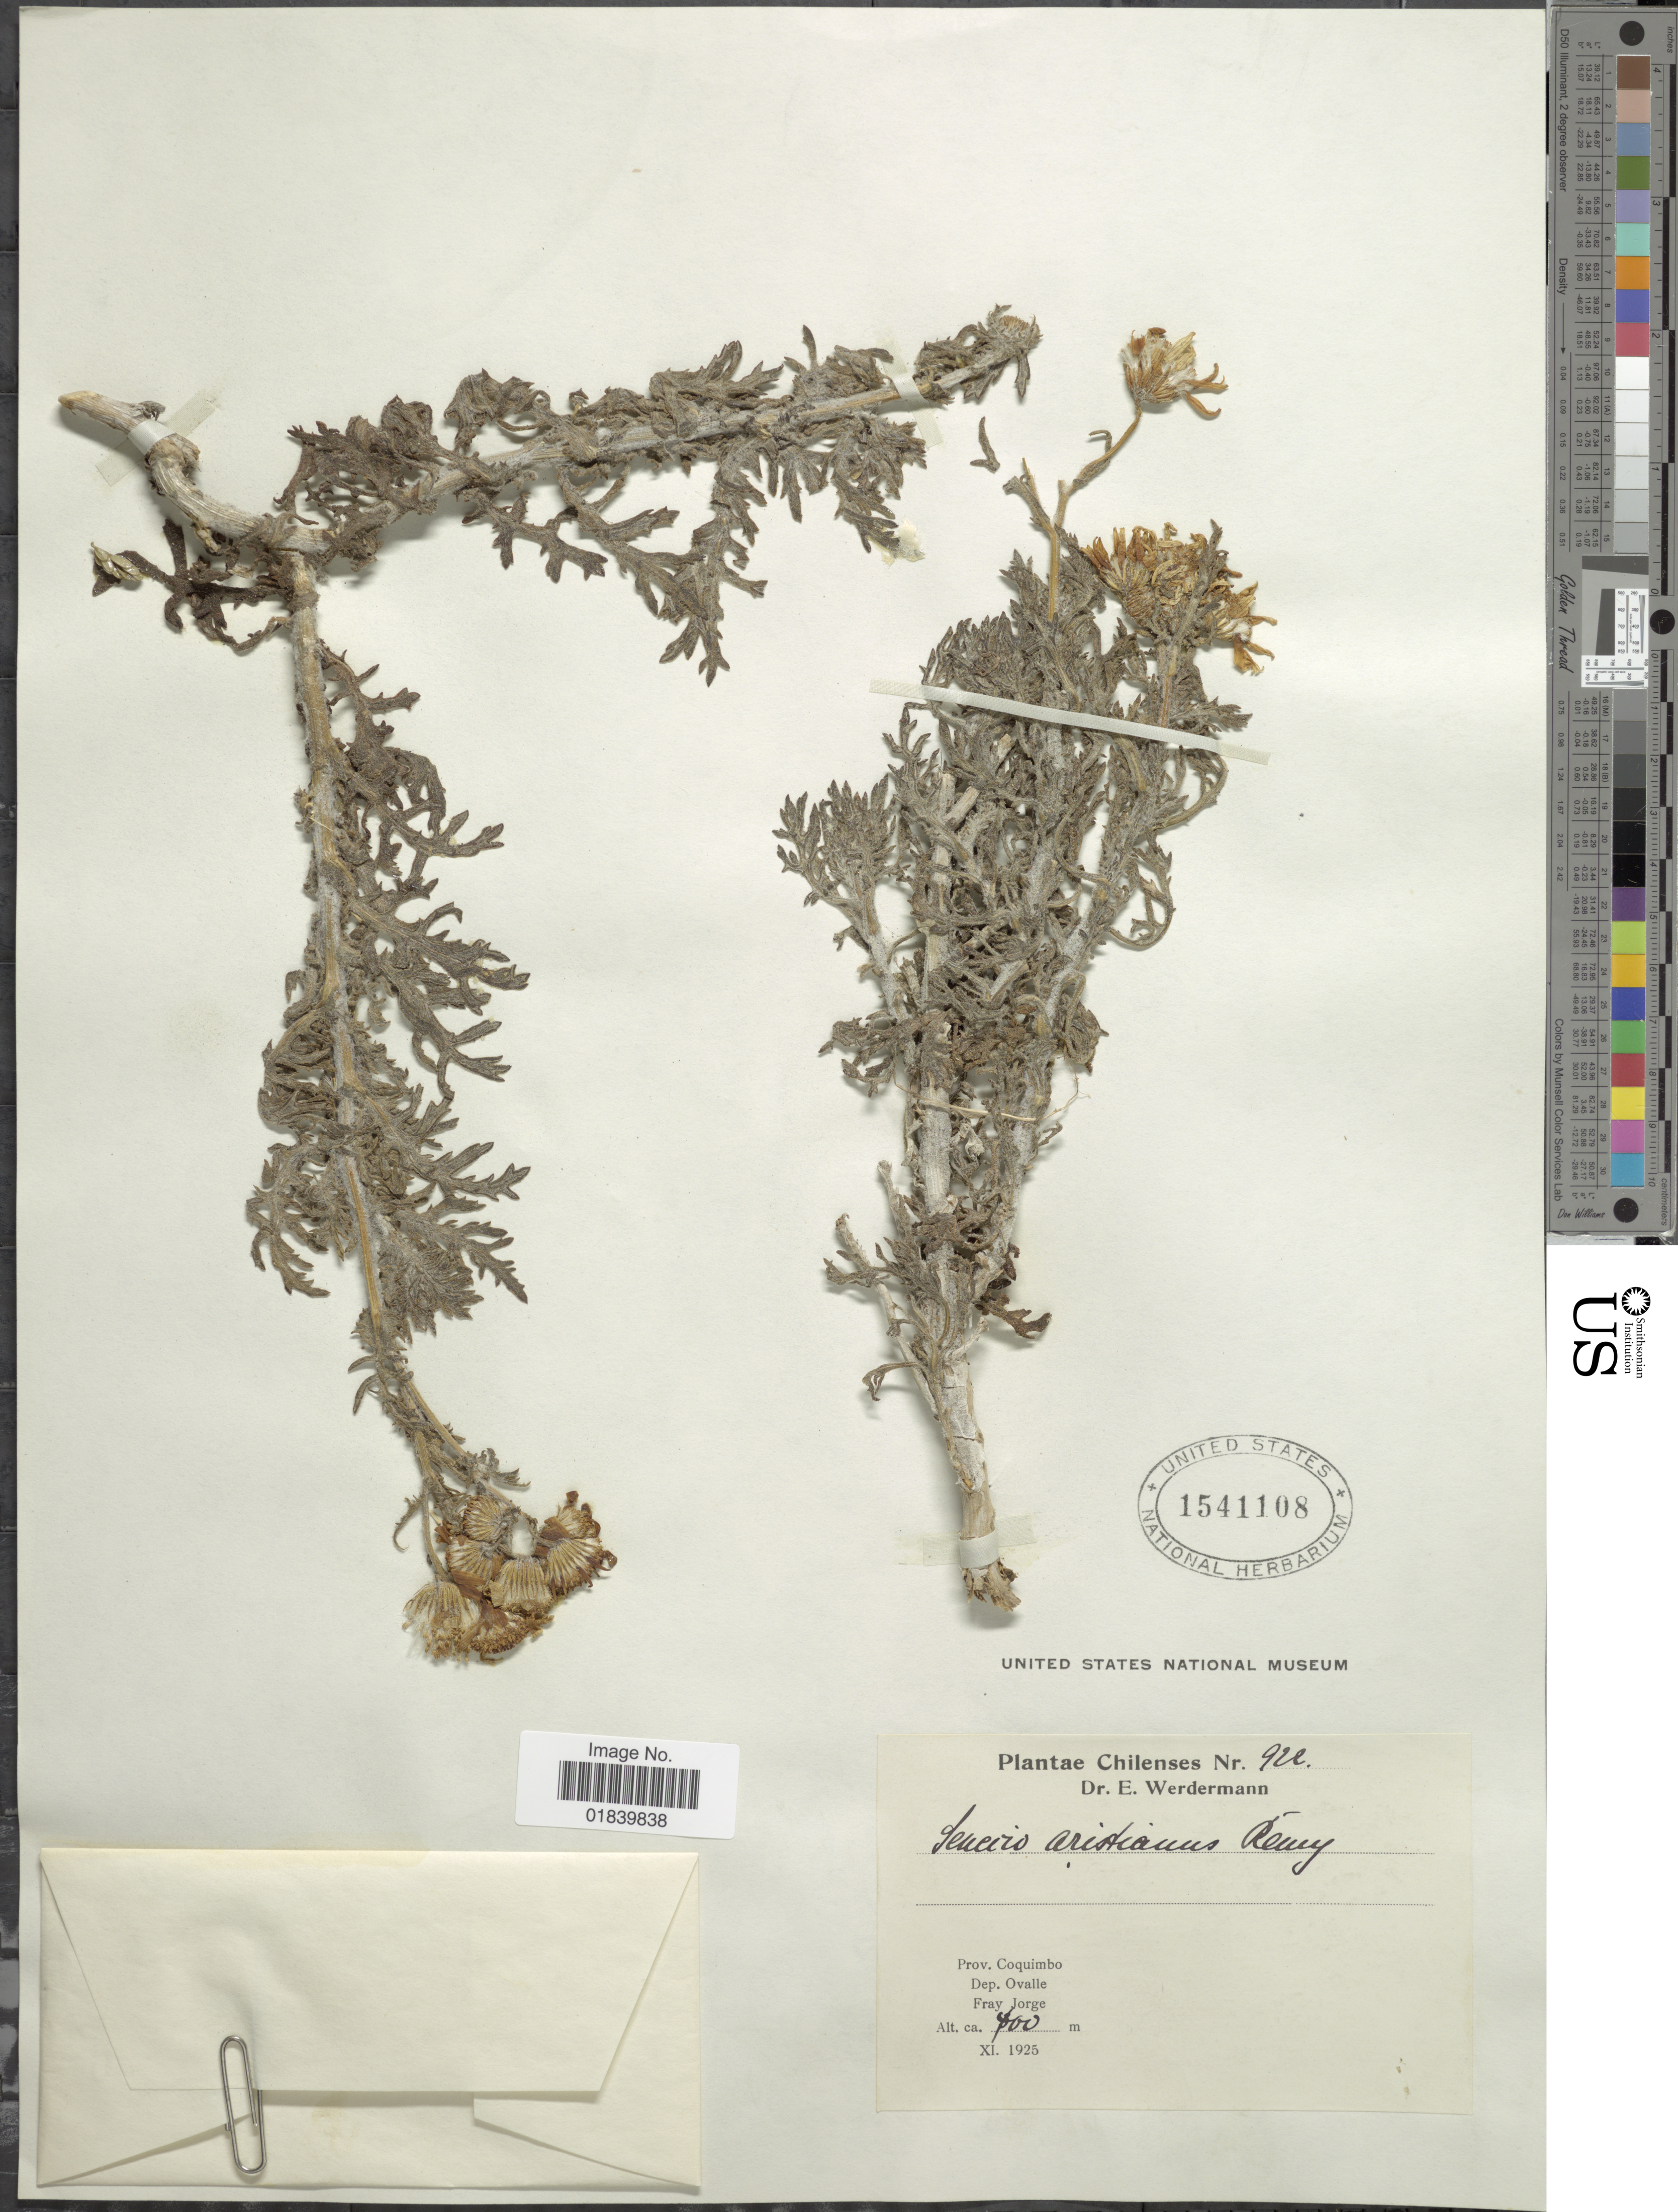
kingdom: Plantae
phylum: Tracheophyta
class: Magnoliopsida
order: Asterales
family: Asteraceae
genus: Senecio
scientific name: Senecio aristianus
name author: J. Rémy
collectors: E. Werdermann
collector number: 922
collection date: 1925-11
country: Chile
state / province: Coquimbo (IV)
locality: Chilenses. Prov. Coquimbo. Dep. Ovalle. Fray Jorge.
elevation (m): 400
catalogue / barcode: US 1541108